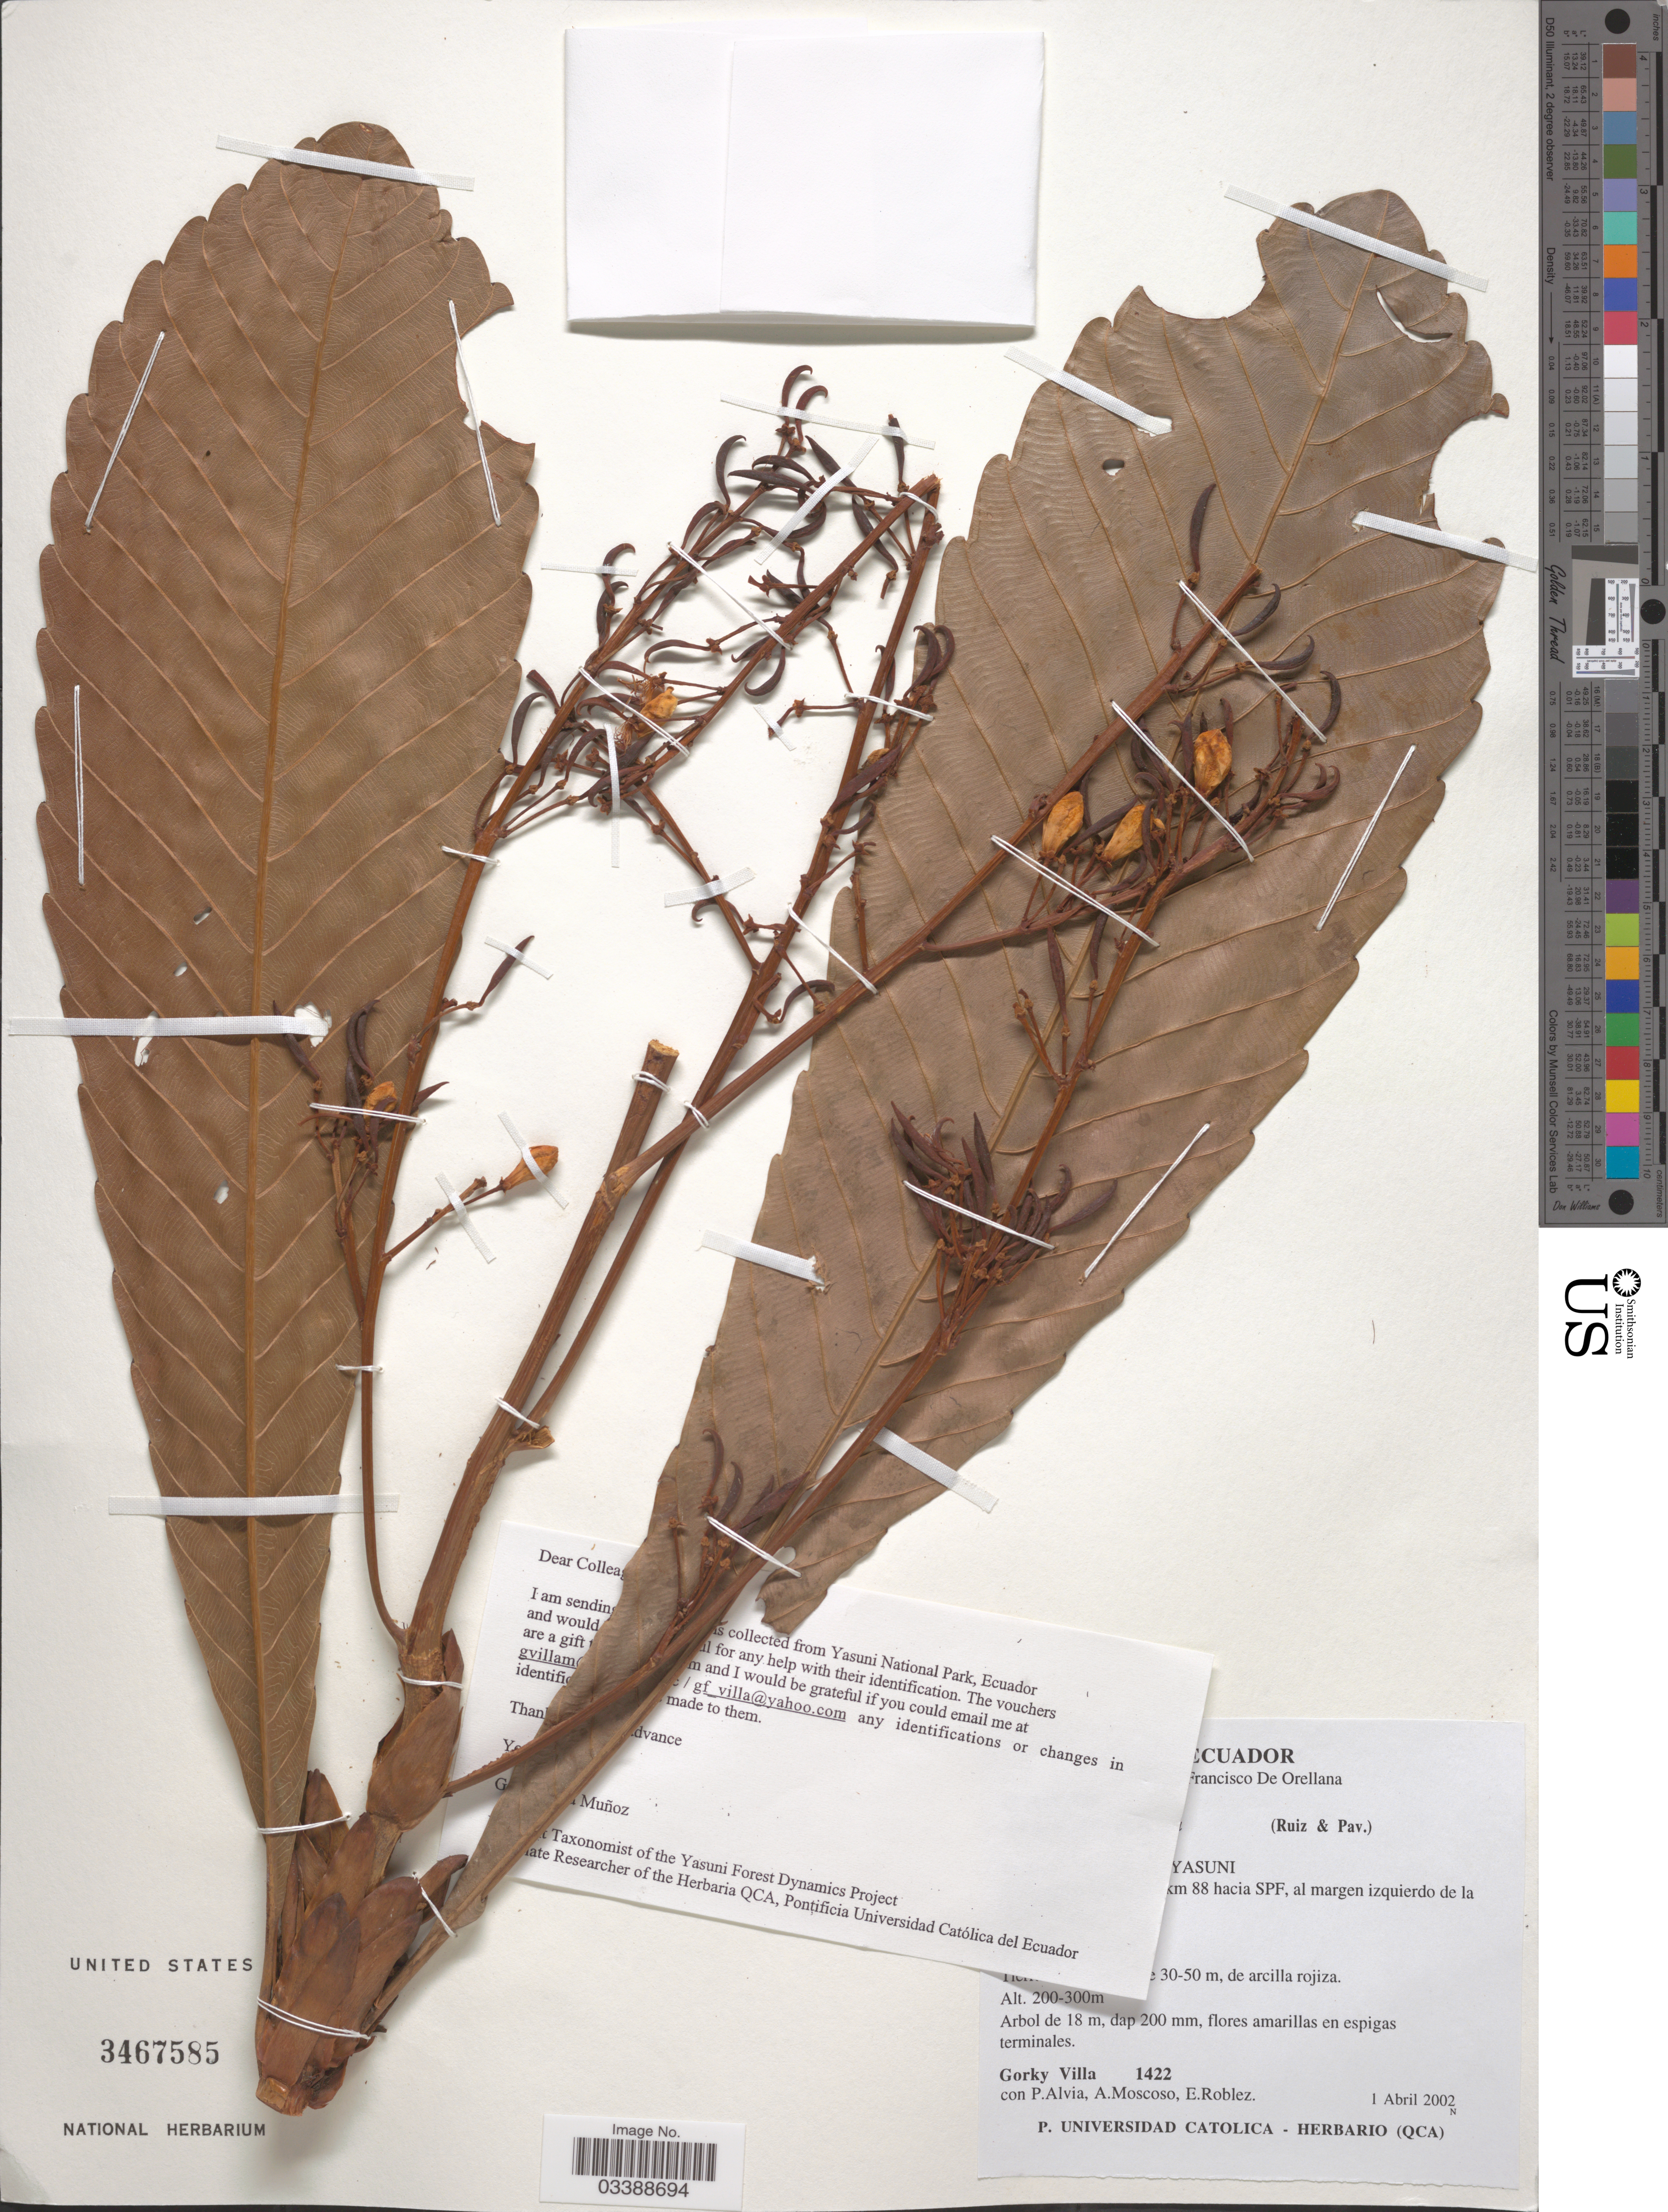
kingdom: Plantae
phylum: Tracheophyta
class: Magnoliopsida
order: Malpighiales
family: Ochnaceae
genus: Cespedesia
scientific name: Cespedesia spathulata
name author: (Ruiz & Pav.) Planch.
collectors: G. Villa, P. Alvia, A. Moscoso & E. Roblez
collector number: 1422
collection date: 2002-04-01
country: Ecuador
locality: Yasuni National Park. [illegible text] Yasuni. [illegible text] km 88 hacia SPF, al margen izquierdo de la [illegible text].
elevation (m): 200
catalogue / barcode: US 3467585